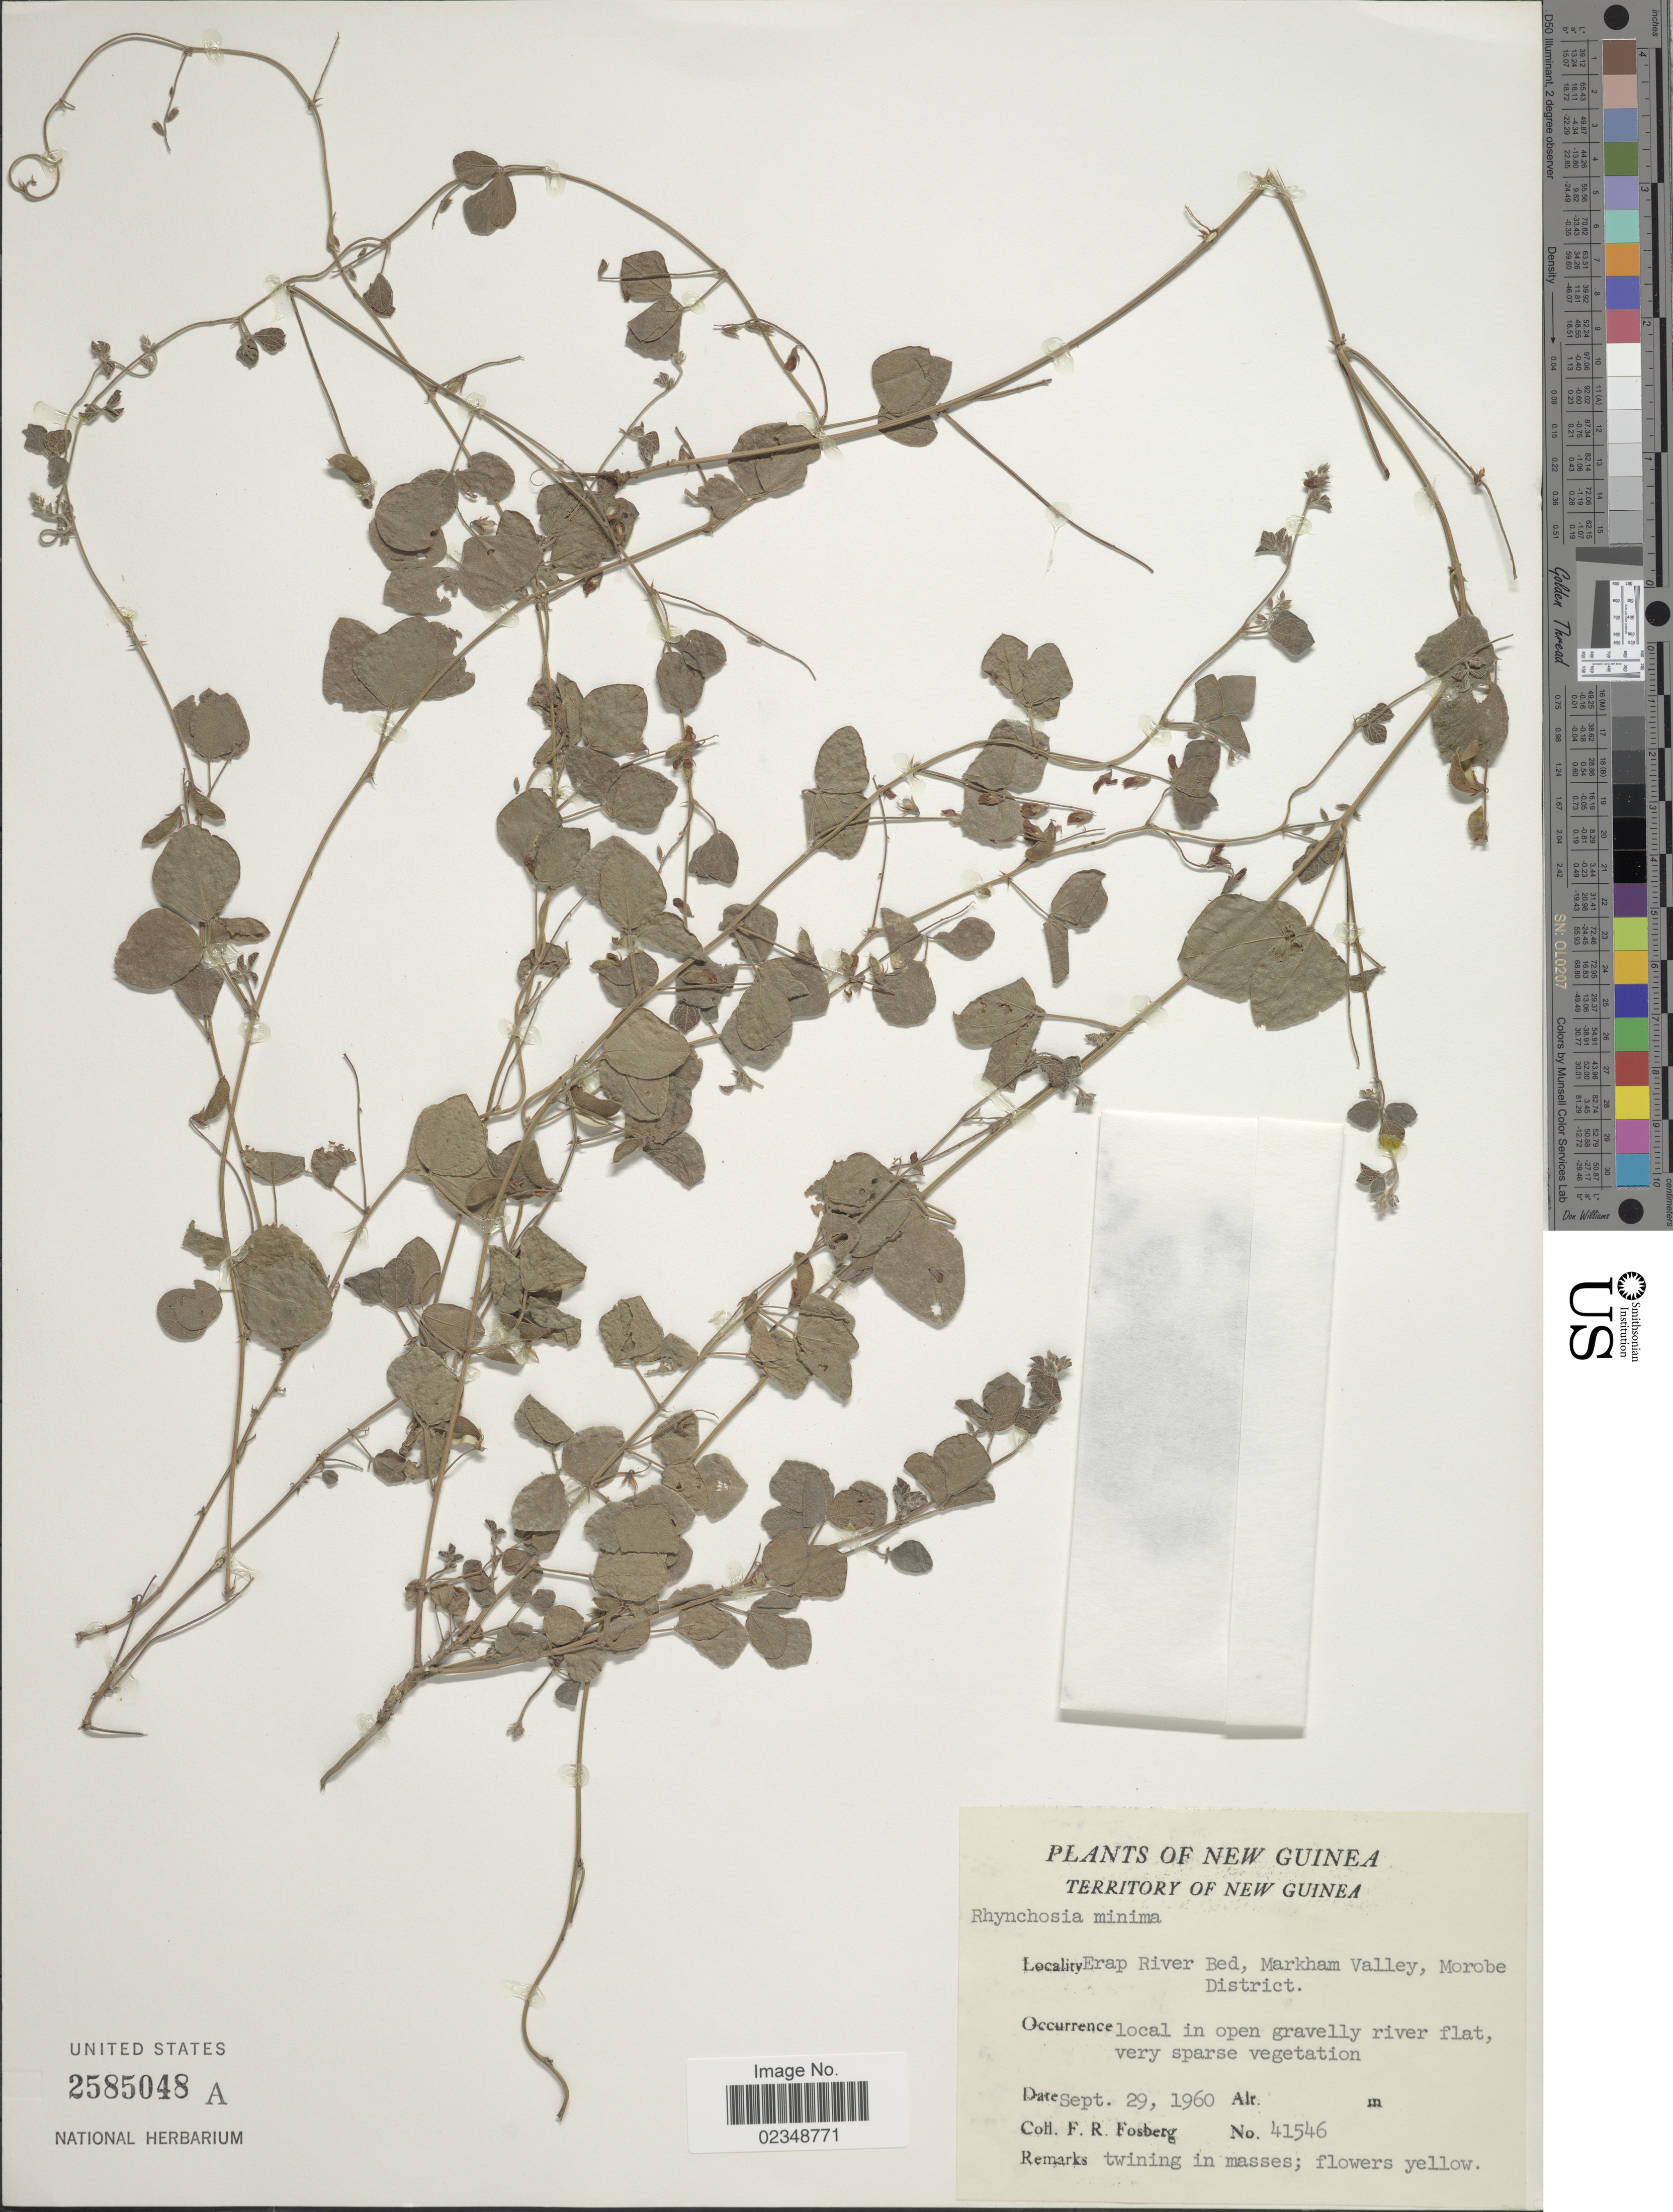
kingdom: Plantae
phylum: Tracheophyta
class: Magnoliopsida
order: Fabales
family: Fabaceae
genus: Rhynchosia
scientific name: Rhynchosia minima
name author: (L.) DC.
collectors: F. R. Fosberg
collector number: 41546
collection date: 1960-09-29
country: Papua New Guinea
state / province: Morobe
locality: New Guinea. Territory of New Guinea. Erap River Bed, Markham Valley, Morobe District.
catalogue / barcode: US 2585048A